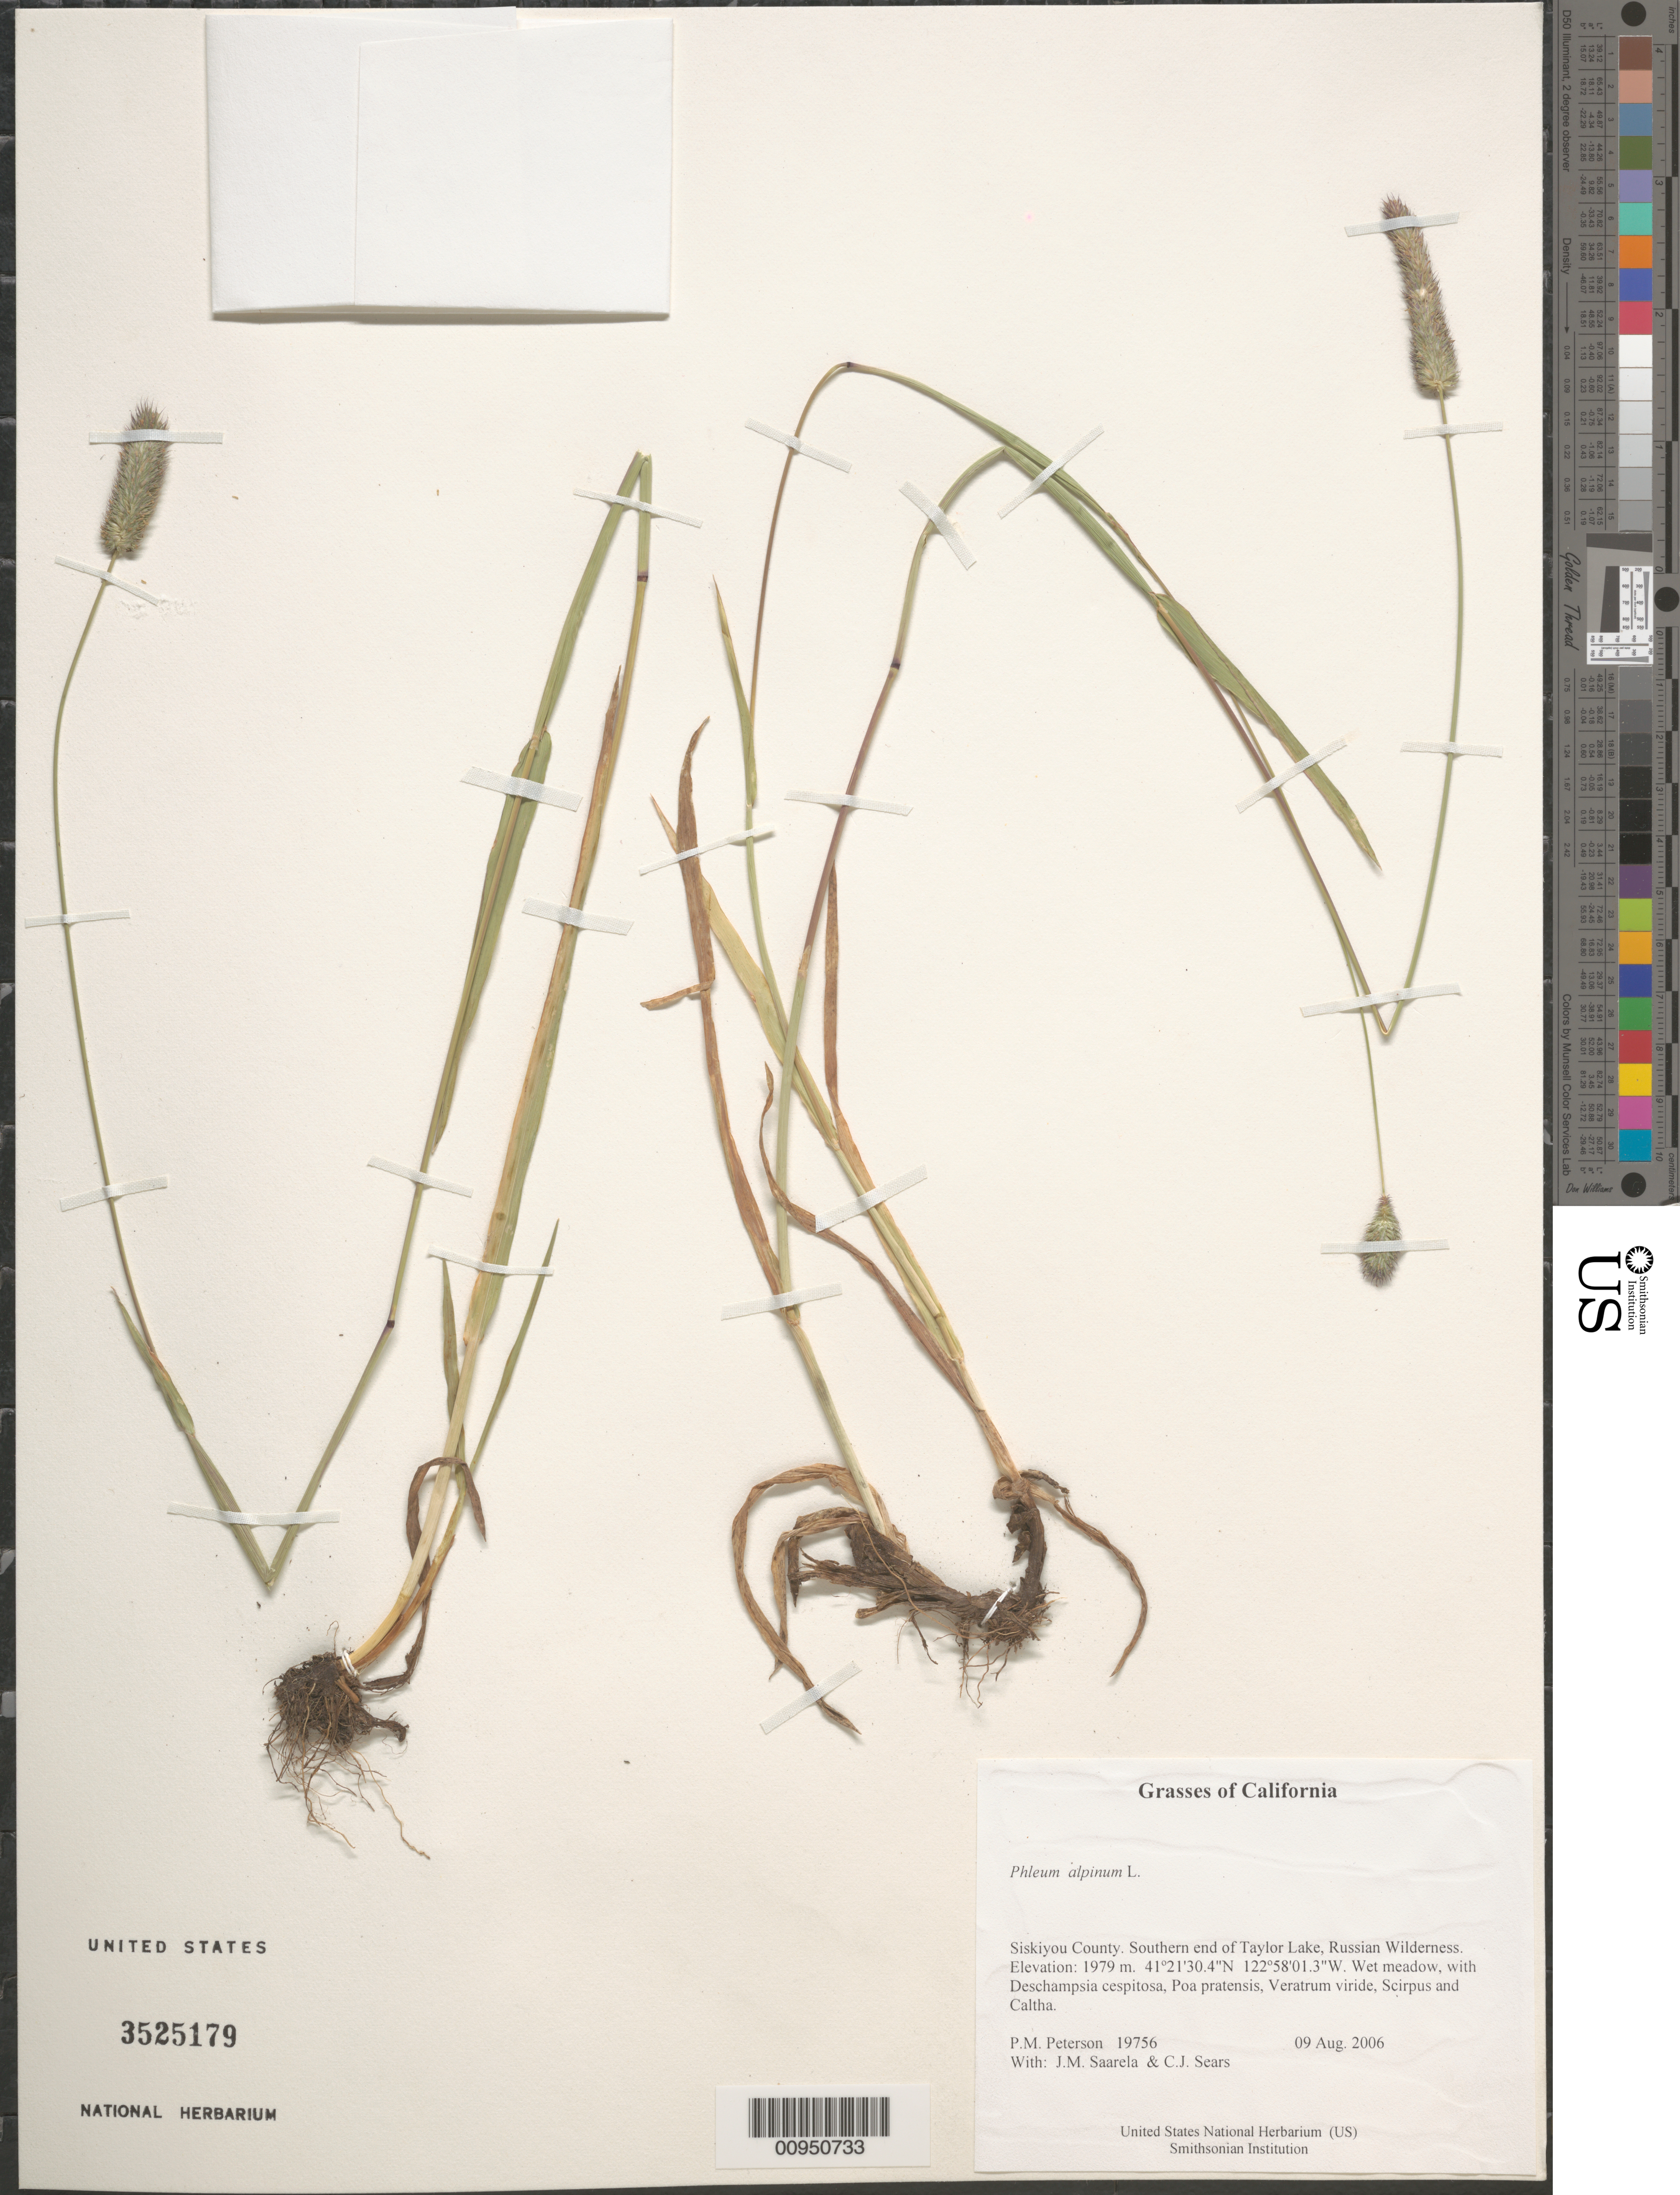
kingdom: Plantae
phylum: Tracheophyta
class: Liliopsida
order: Poales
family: Poaceae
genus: Phleum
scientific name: Phleum alpinum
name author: L.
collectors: P. M. Peterson, J. Saarela & C. Sears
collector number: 19756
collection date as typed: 09 Aug 2006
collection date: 2006-08-09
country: United States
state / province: California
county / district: Siskiyou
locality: Southern end of Taylor Lake, Russian Wilderness.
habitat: Wet meadow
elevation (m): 1979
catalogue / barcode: US 3525179